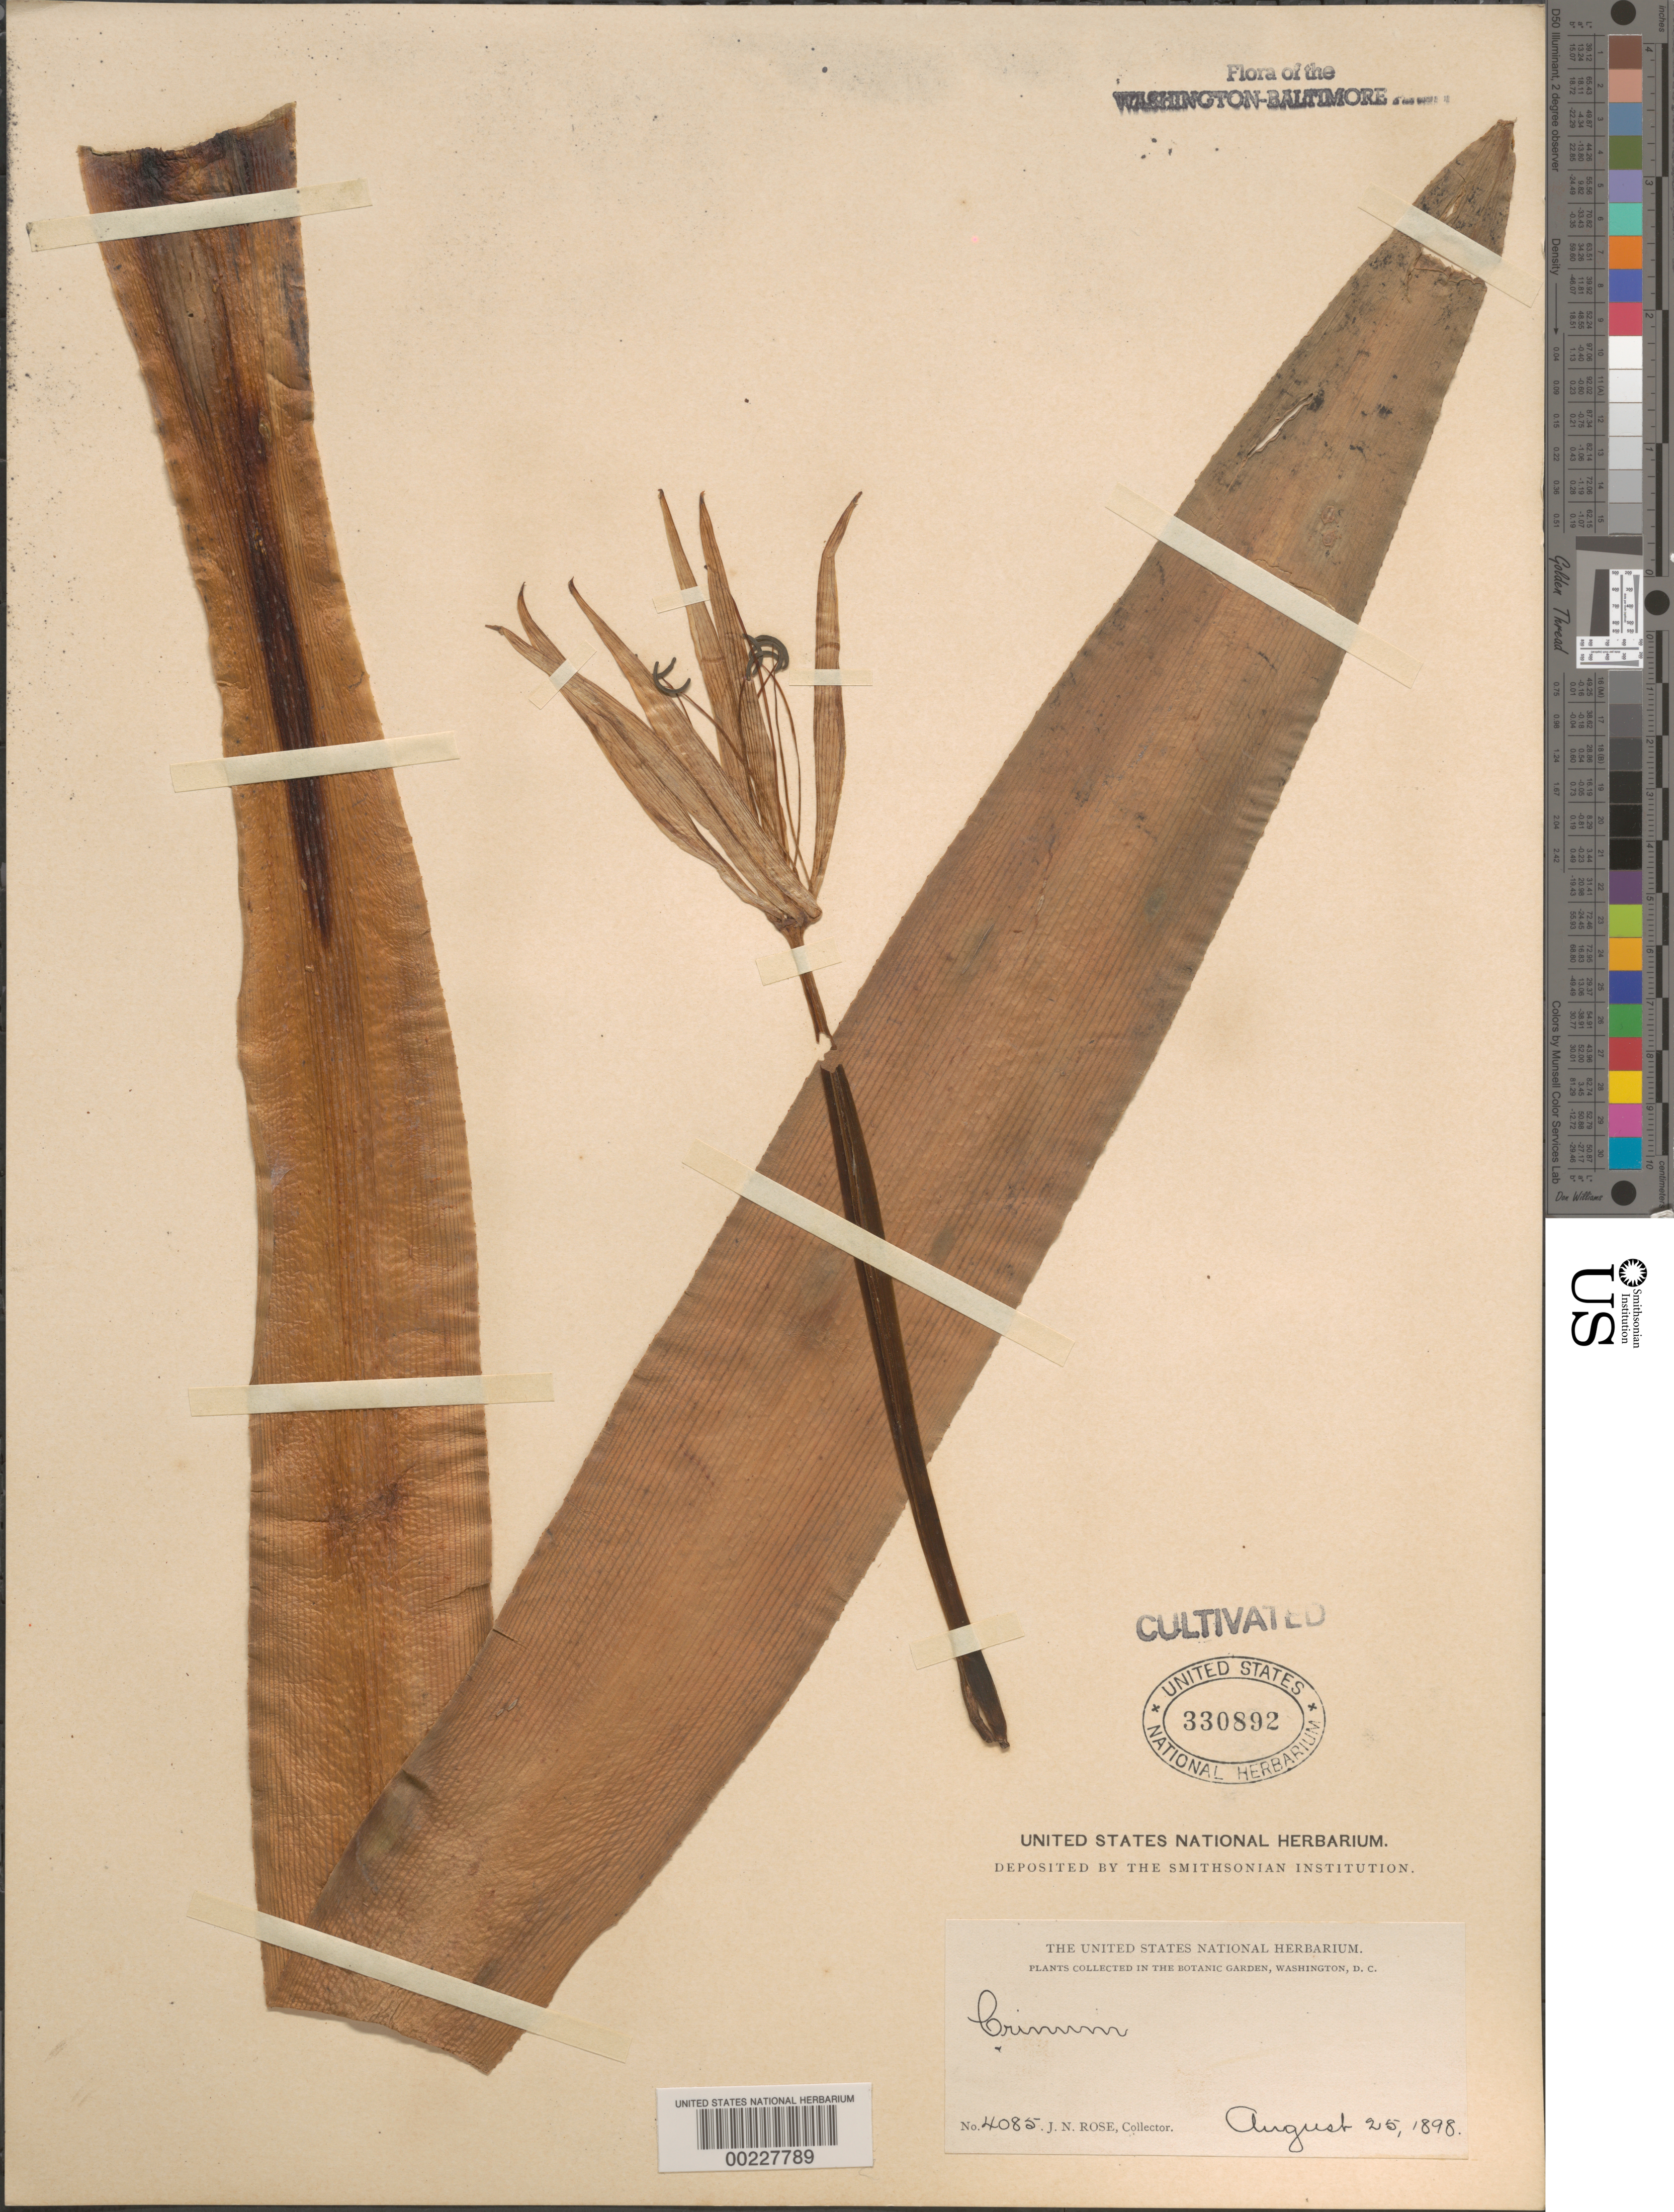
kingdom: Plantae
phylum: Tracheophyta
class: Liliopsida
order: Asparagales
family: Amaryllidaceae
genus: Crinum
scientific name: Crinum sp.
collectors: J. N. Rose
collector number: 4085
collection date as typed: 25 Aug 1898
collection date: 1898-08-25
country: United States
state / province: District of Columbia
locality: Botanical gardens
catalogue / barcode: US 330892